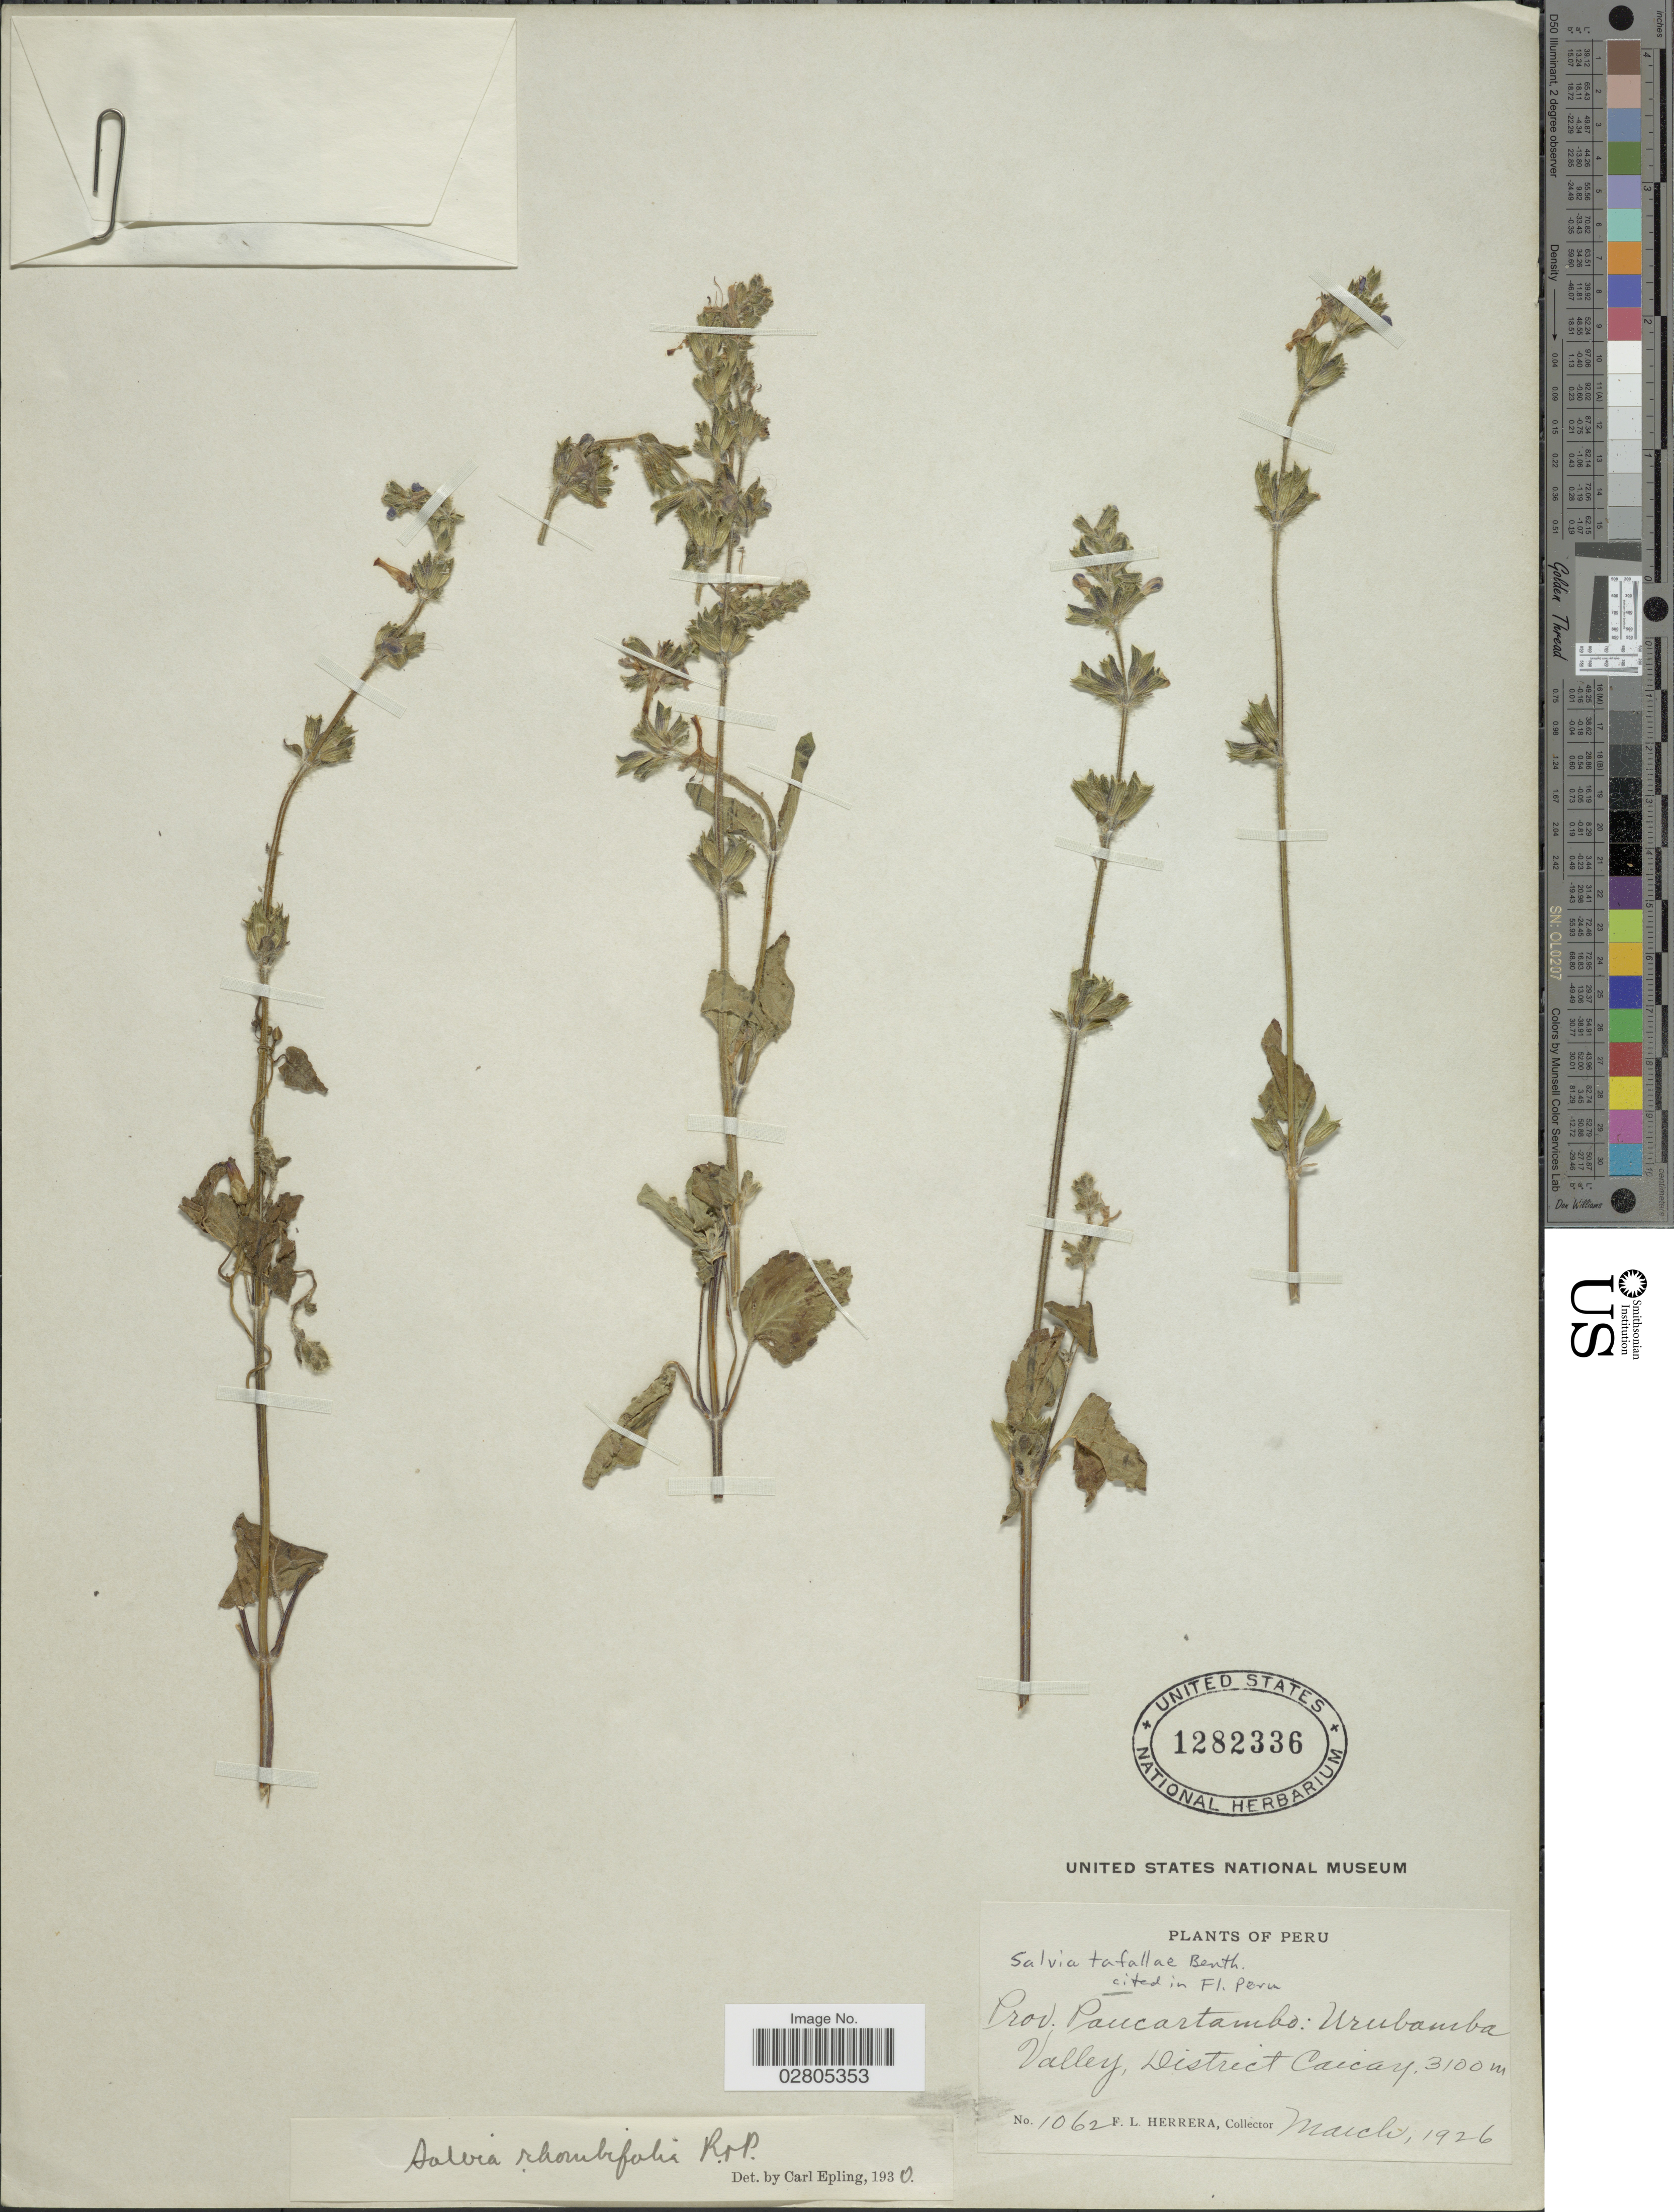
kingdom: Plantae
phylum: Tracheophyta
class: Magnoliopsida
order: Lamiales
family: Lamiaceae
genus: Salvia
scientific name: Salvia tafallae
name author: Benth.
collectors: F. L. Herrera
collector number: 1062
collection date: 1926-03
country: Peru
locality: Prov. Paucartambo, Urubamba Valley, District Caicay.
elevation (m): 3100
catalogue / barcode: US 1282336